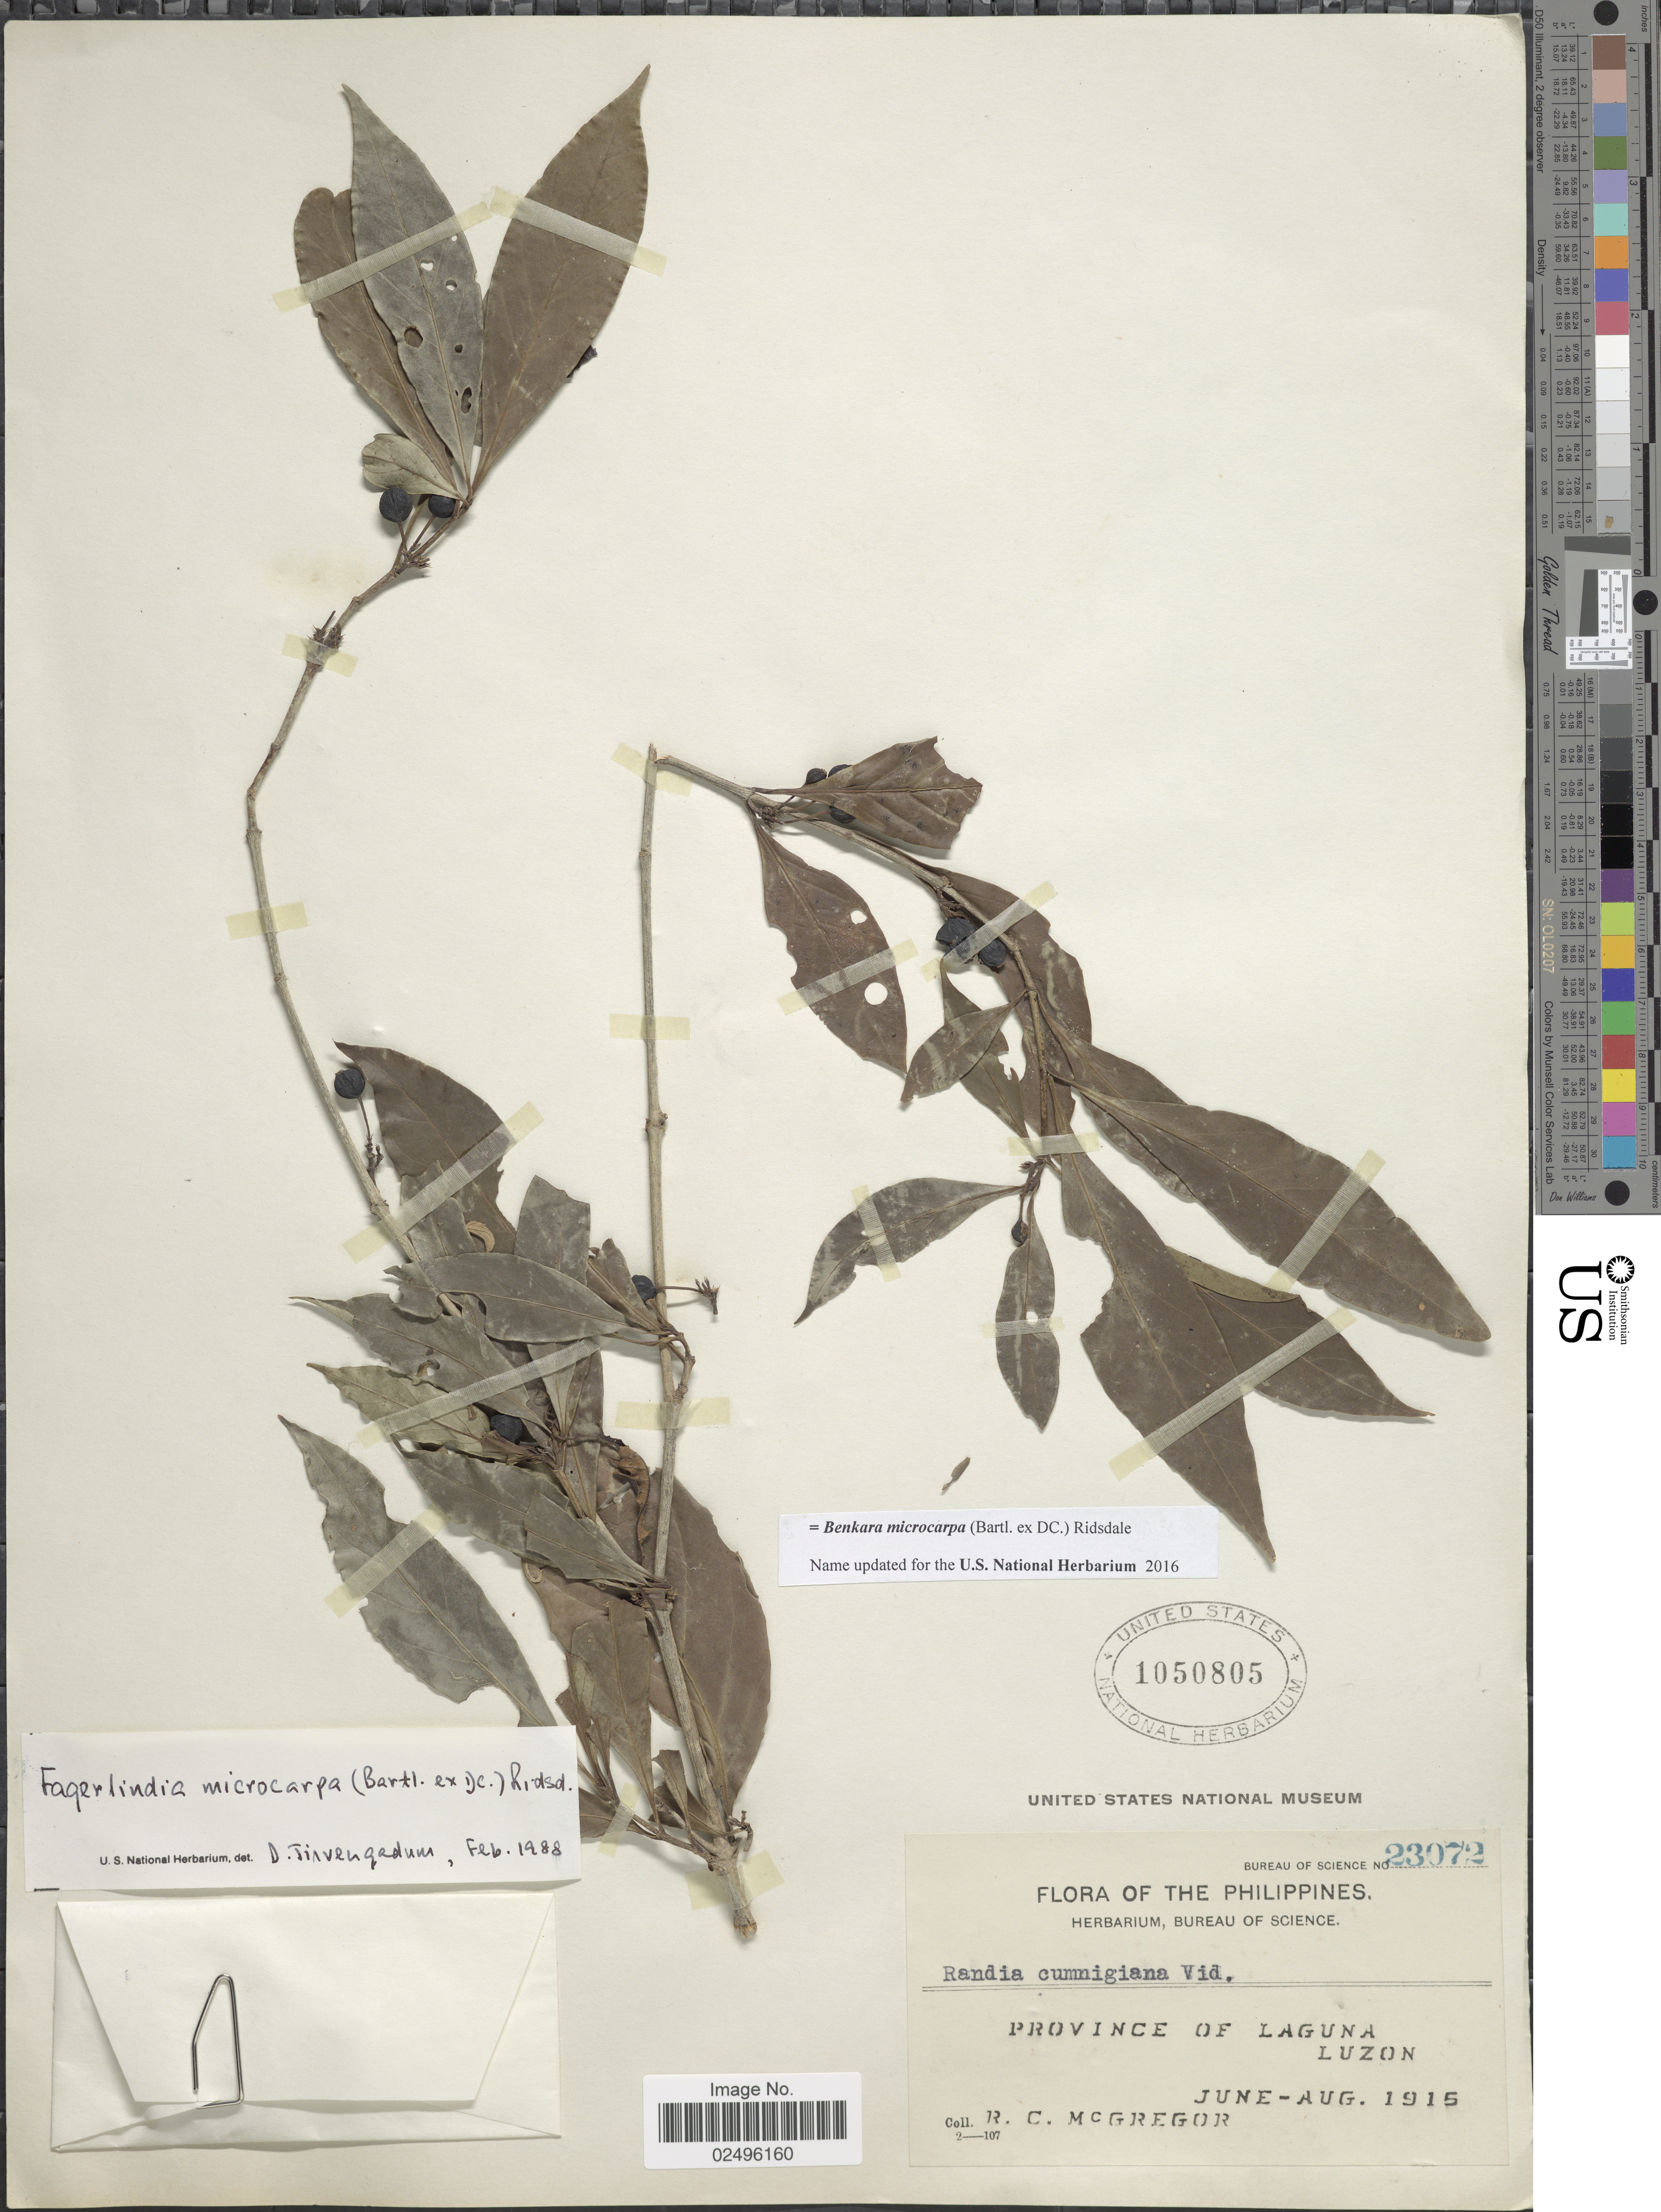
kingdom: Plantae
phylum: Tracheophyta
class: Magnoliopsida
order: Gentianales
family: Rubiaceae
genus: Fagerlindia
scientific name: Fagerlindia microcarpa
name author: (Bartl. ex DC.) Ridsdale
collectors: R. C. McGregor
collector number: Bureau of Science 23072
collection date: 1915-06/1915-08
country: Philippines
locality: Province of Laguna, Luzon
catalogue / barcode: US 1050805